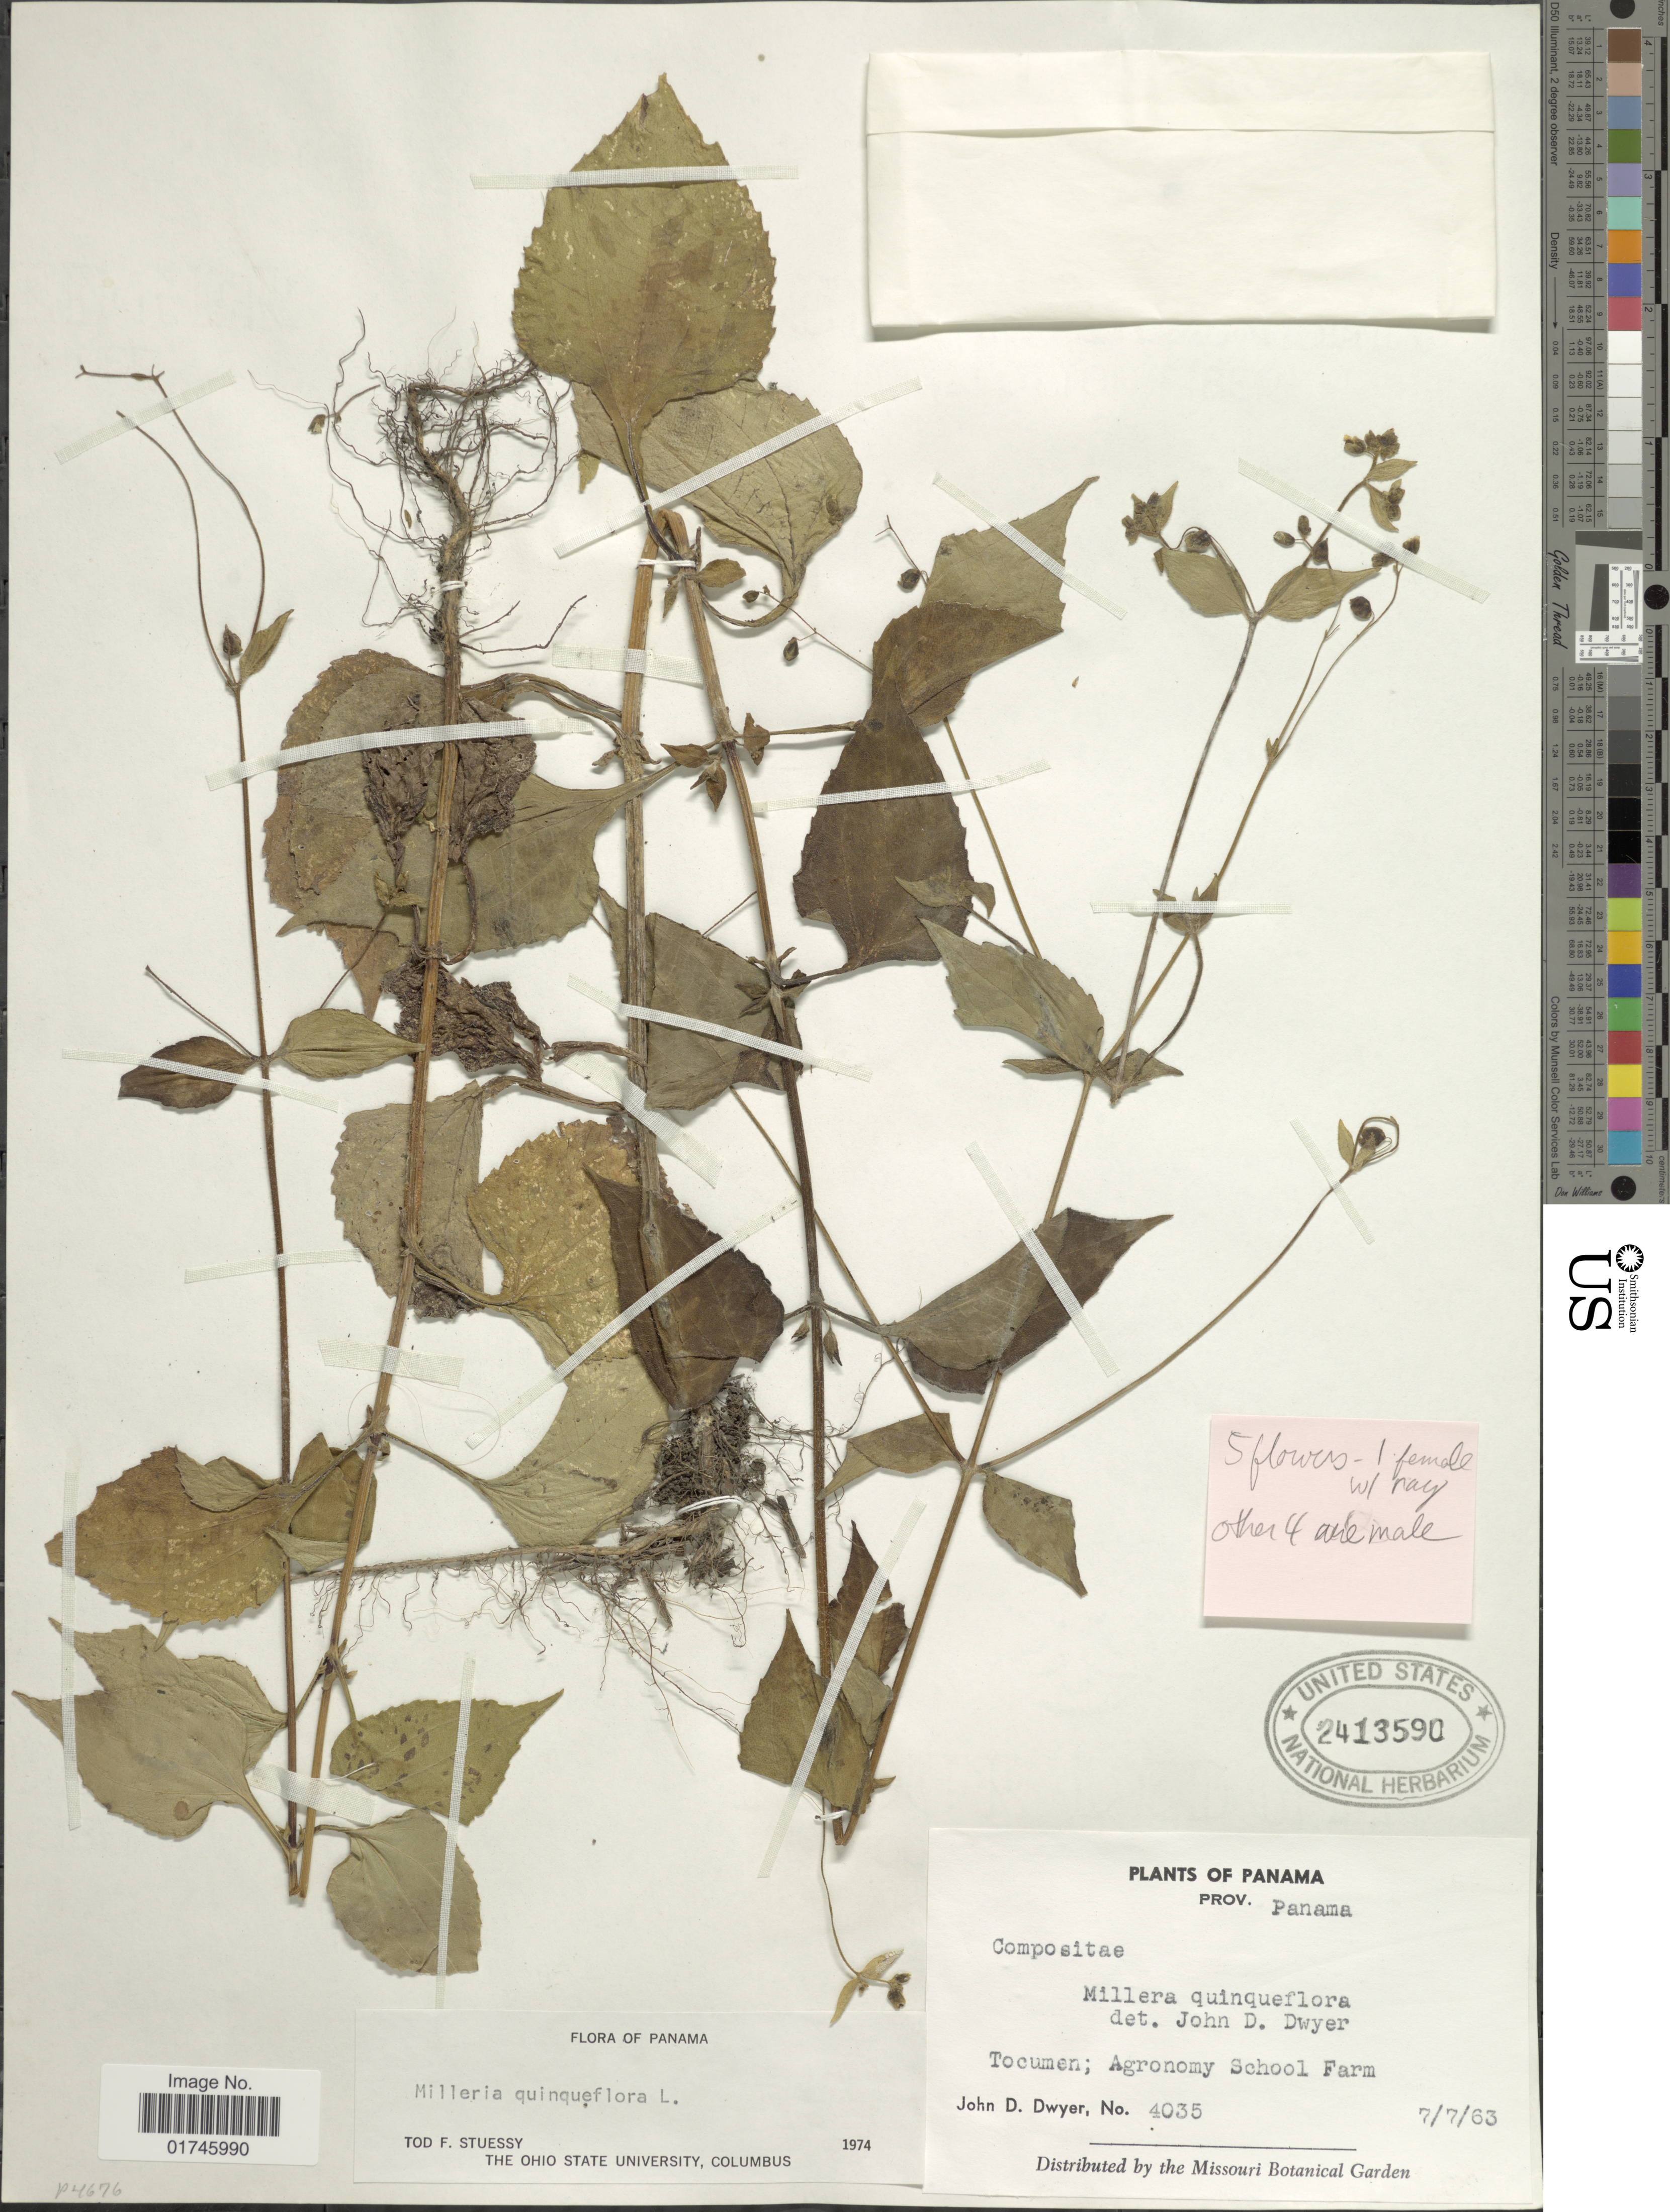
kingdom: Plantae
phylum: Tracheophyta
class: Magnoliopsida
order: Asterales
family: Asteraceae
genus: Milleria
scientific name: Milleria quinqueflora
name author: L.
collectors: J. D. Dwyer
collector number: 4035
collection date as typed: Transcribed d/m/y: 7/7/63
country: Panama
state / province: Panamá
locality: Prov. Panama. Tocumen.Agronomy School Farm.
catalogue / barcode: US 2413590